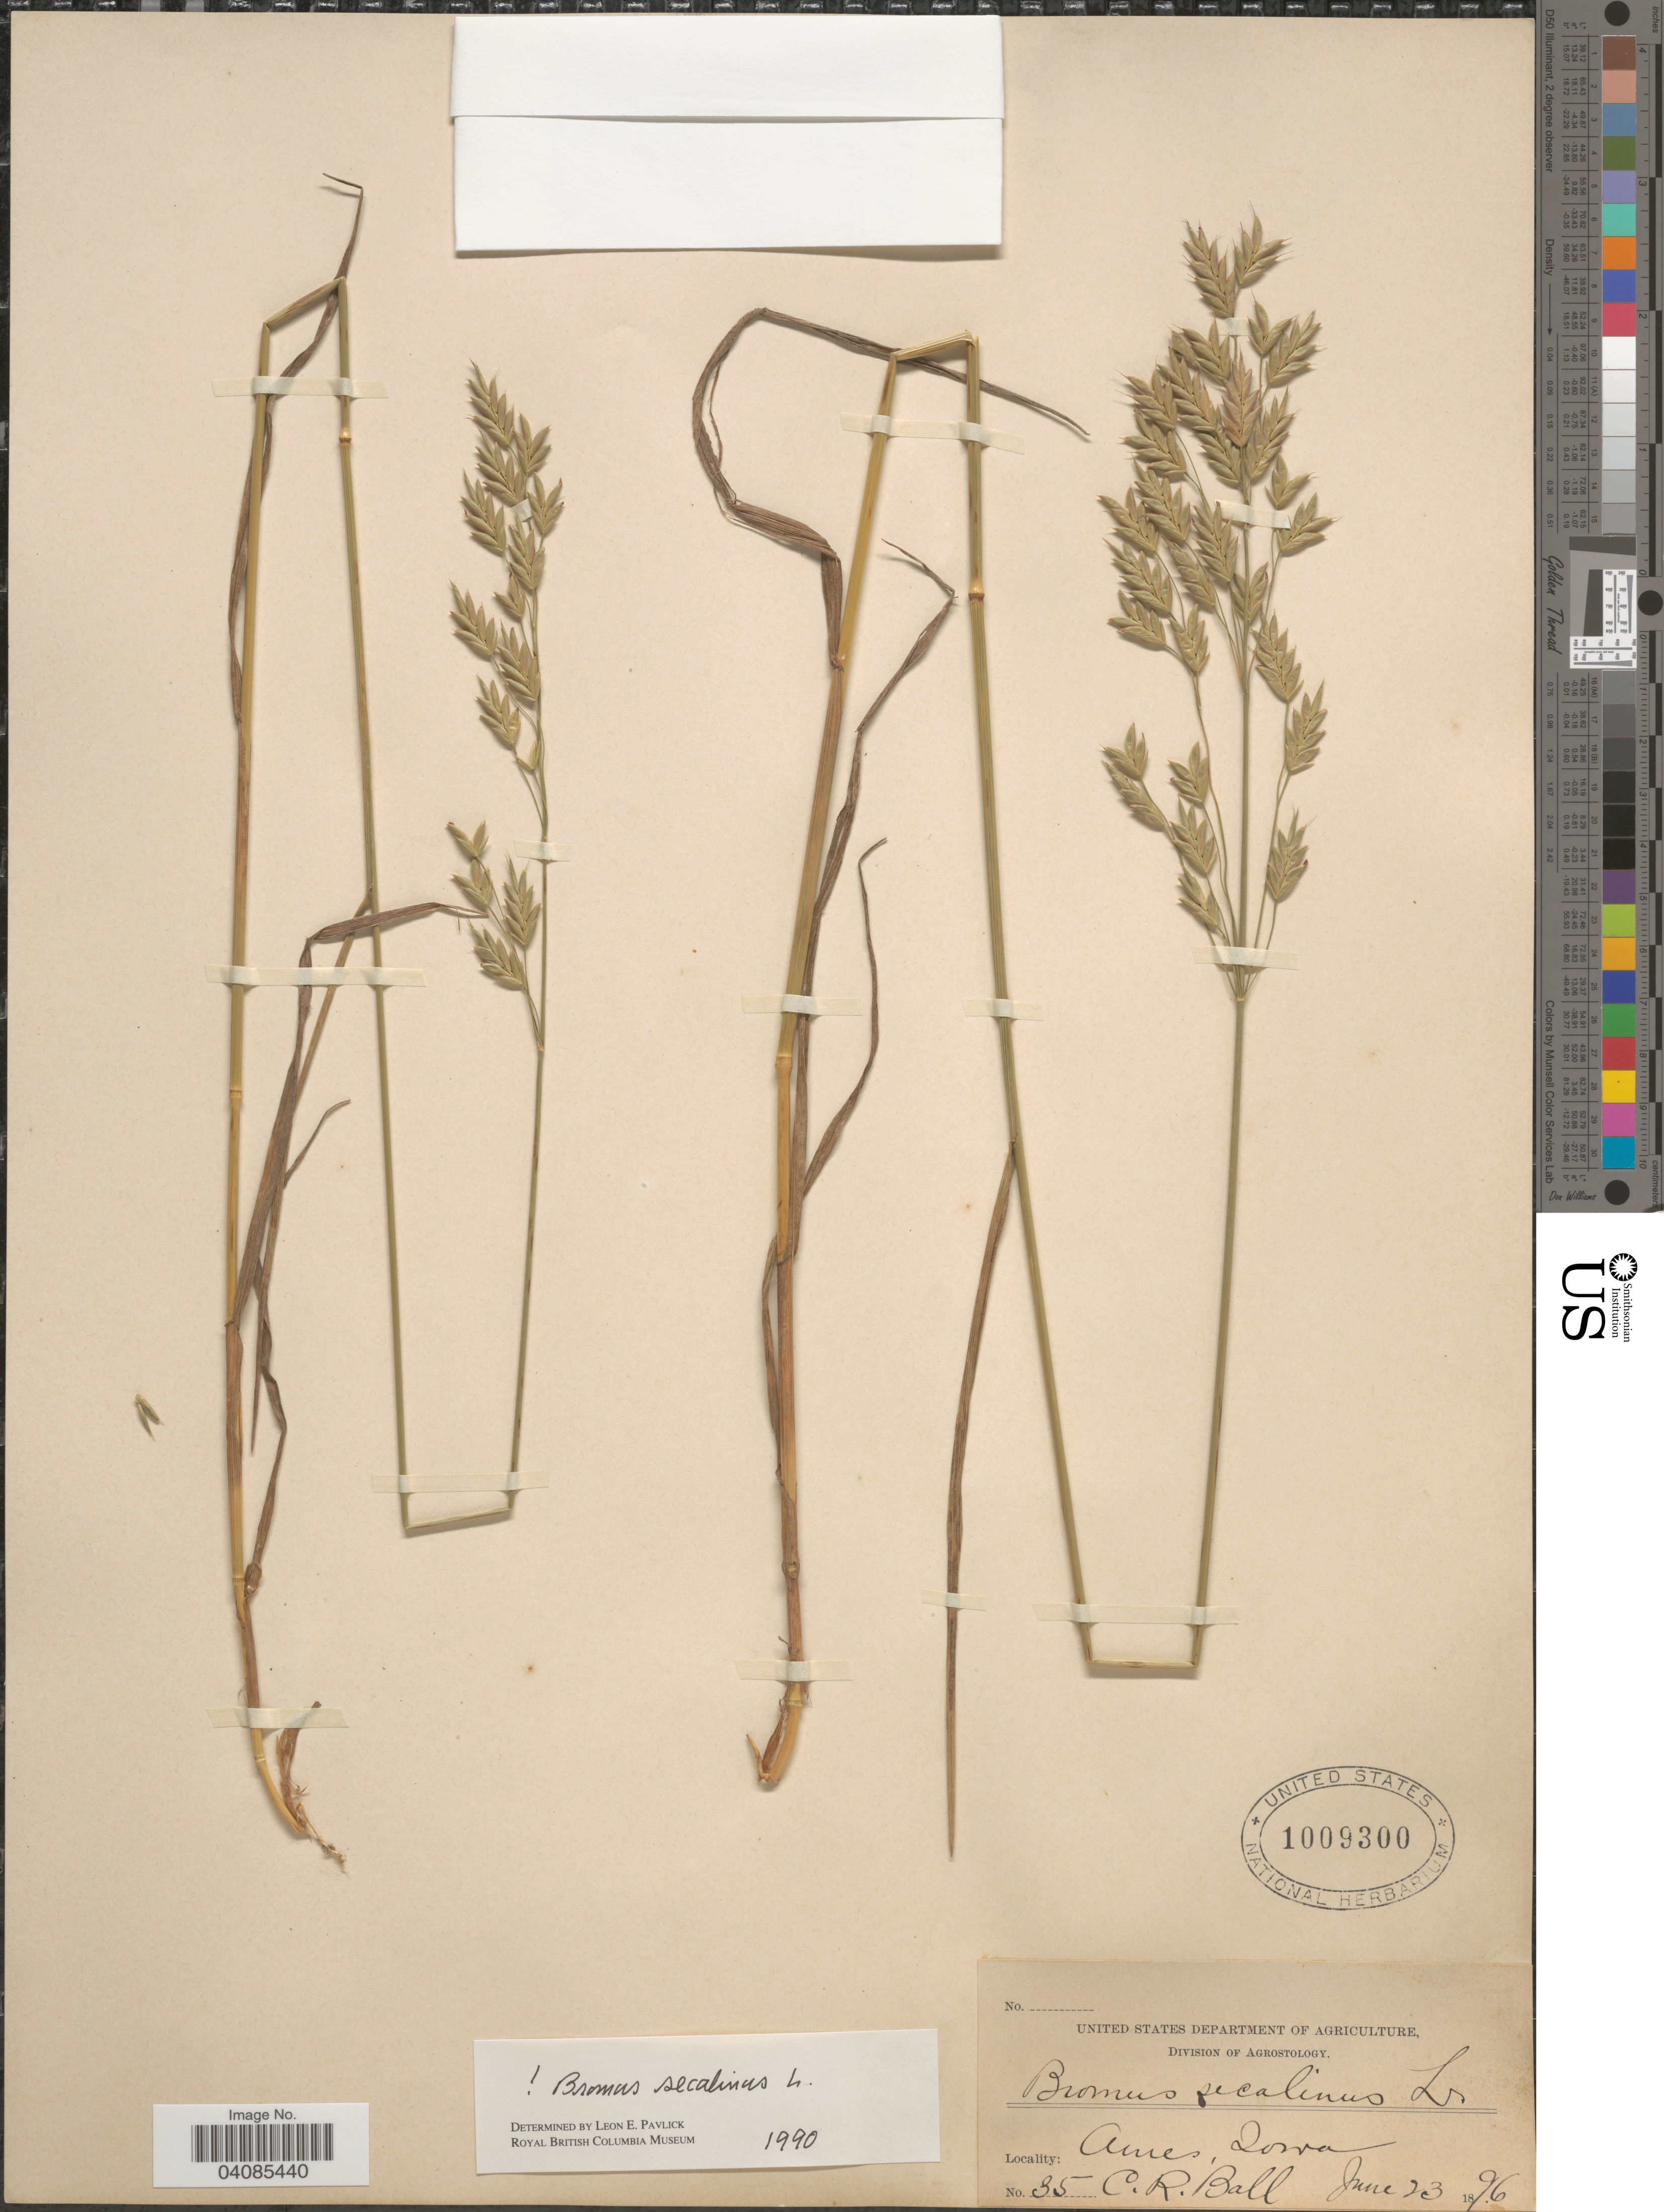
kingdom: Plantae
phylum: Tracheophyta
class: Liliopsida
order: Poales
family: Poaceae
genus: Bromus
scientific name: Bromus secalinus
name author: L.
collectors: C. R. Ball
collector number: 35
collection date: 1896-06-23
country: United States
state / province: Iowa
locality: Ames.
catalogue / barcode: US 1009300